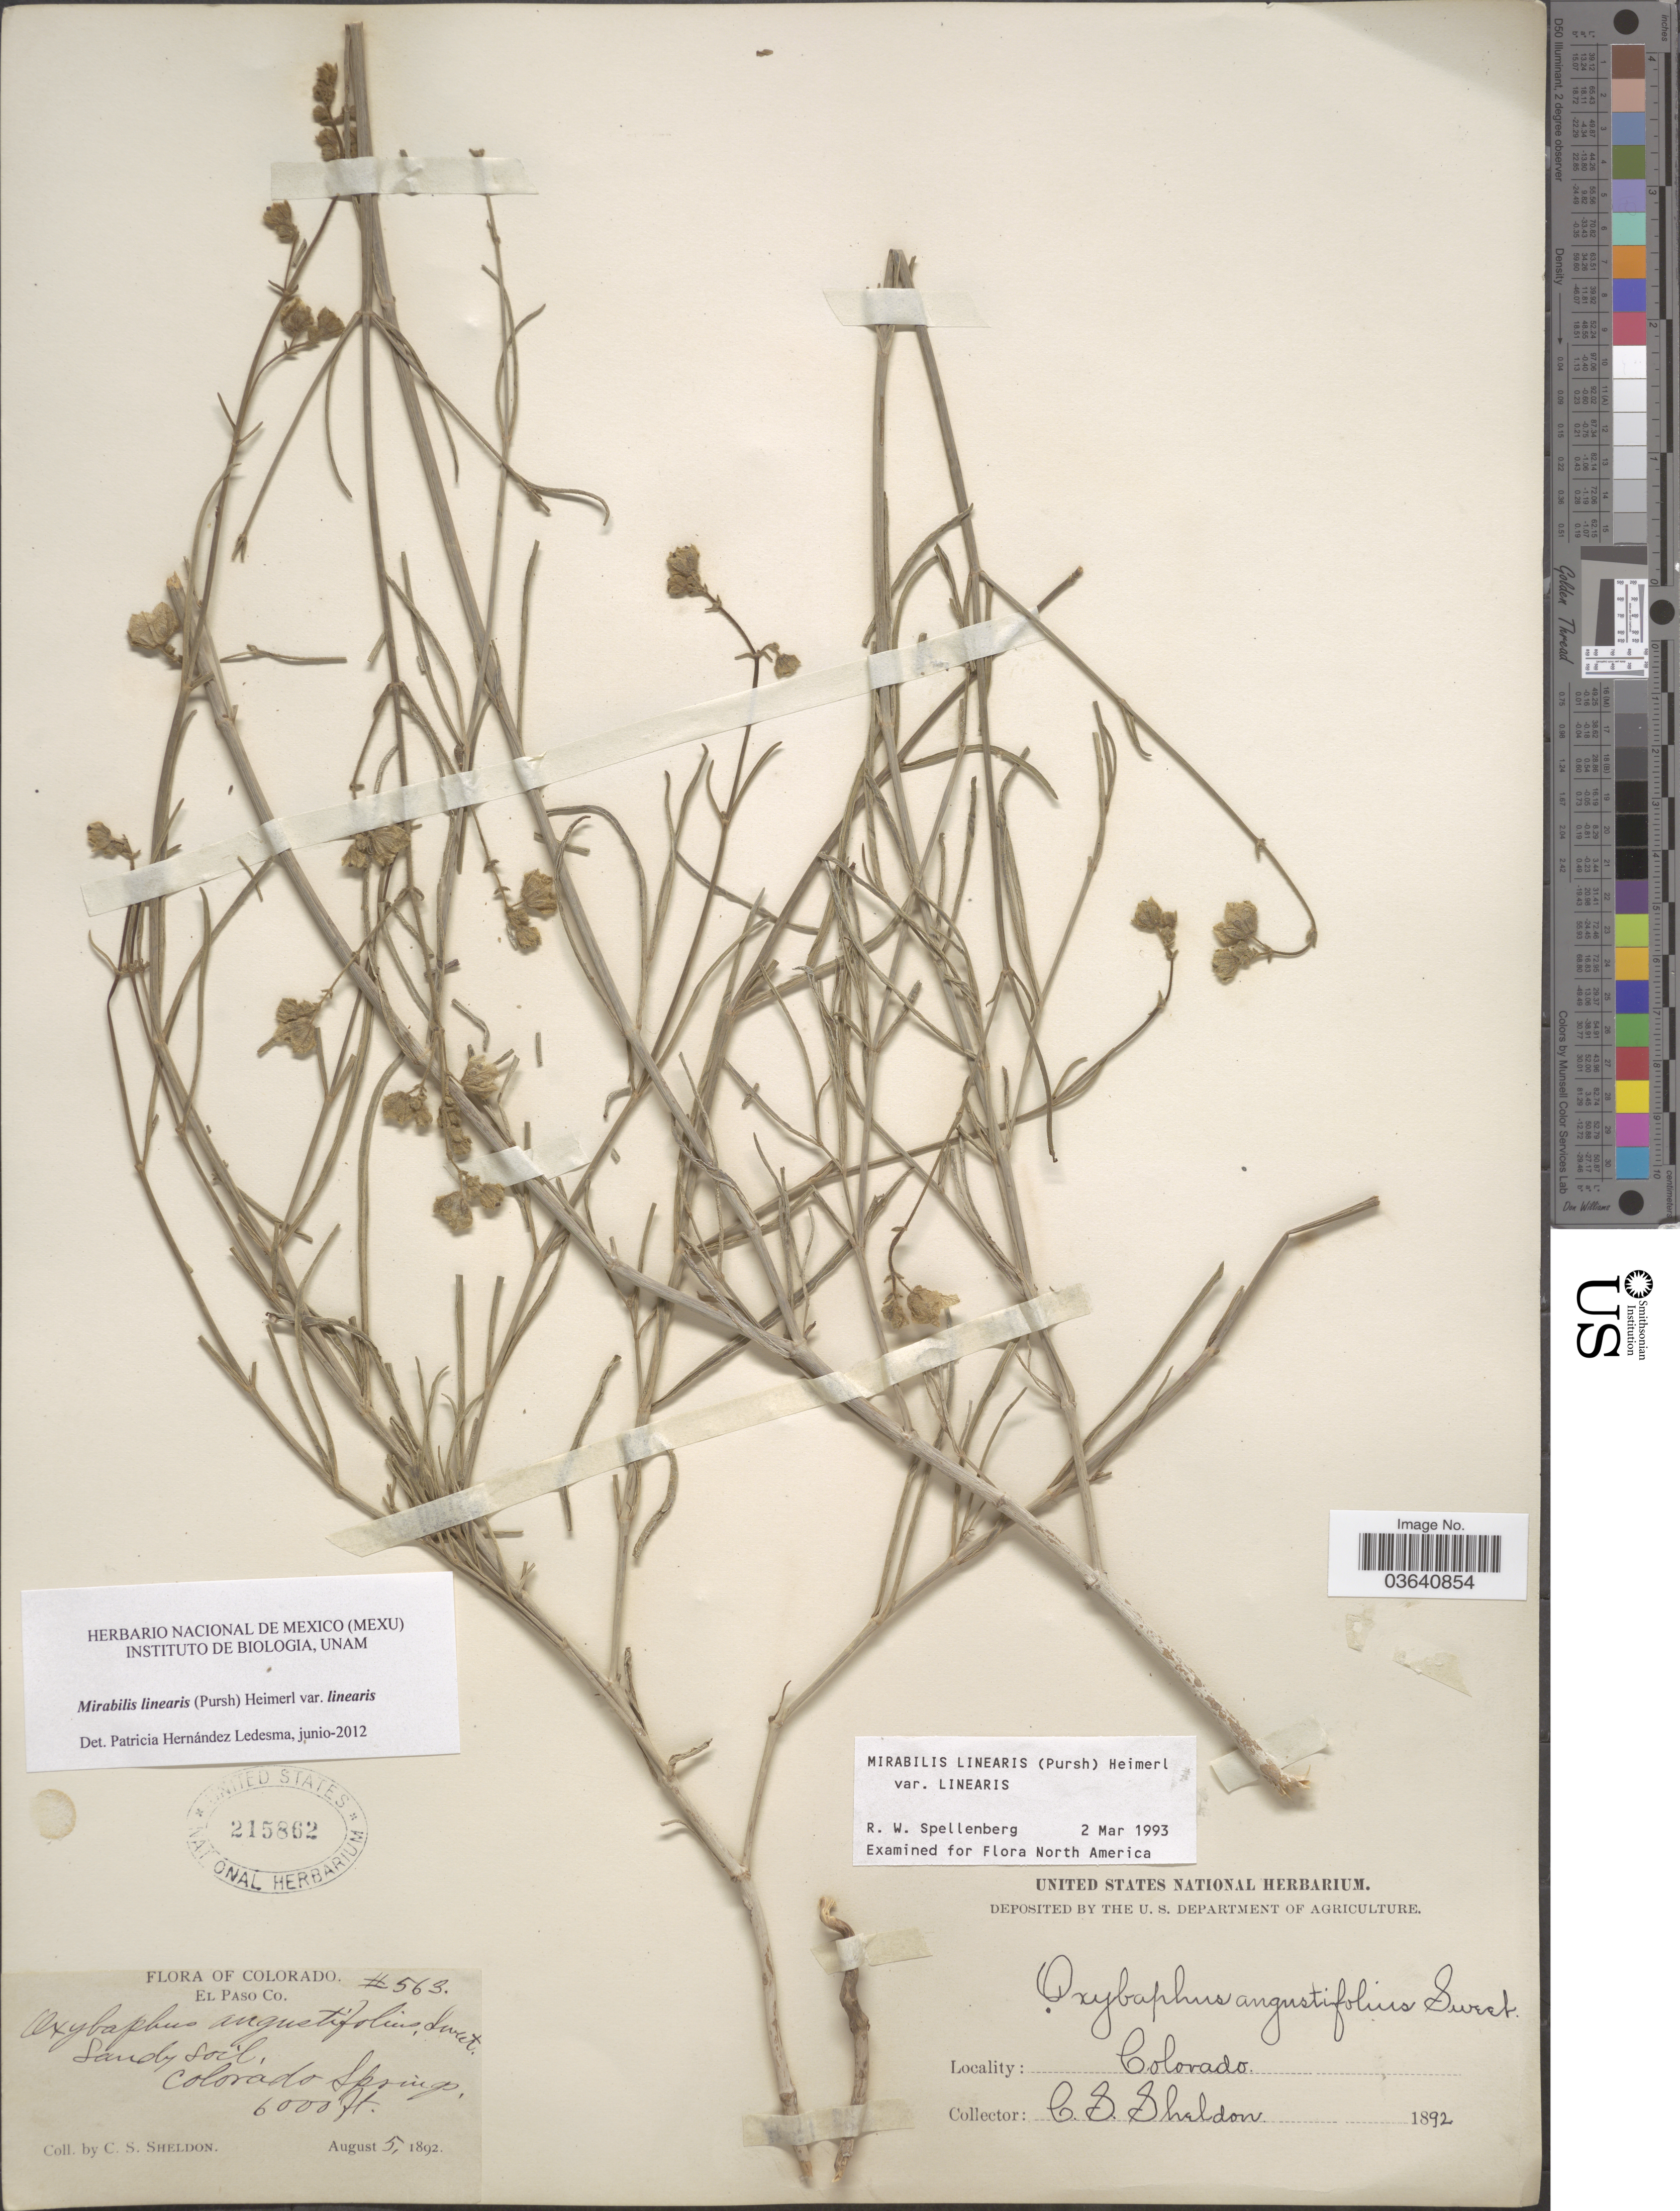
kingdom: Plantae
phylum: Tracheophyta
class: Magnoliopsida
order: Caryophyllales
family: Nyctaginaceae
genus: Mirabilis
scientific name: Mirabilis linearis var. linearis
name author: (Pursh) Heimerl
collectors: C. S. Sheldon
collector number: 563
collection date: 1892-08-05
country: United States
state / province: Colorado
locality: El Paso Co. Colorado Springs.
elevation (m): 1829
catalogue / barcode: US 215862